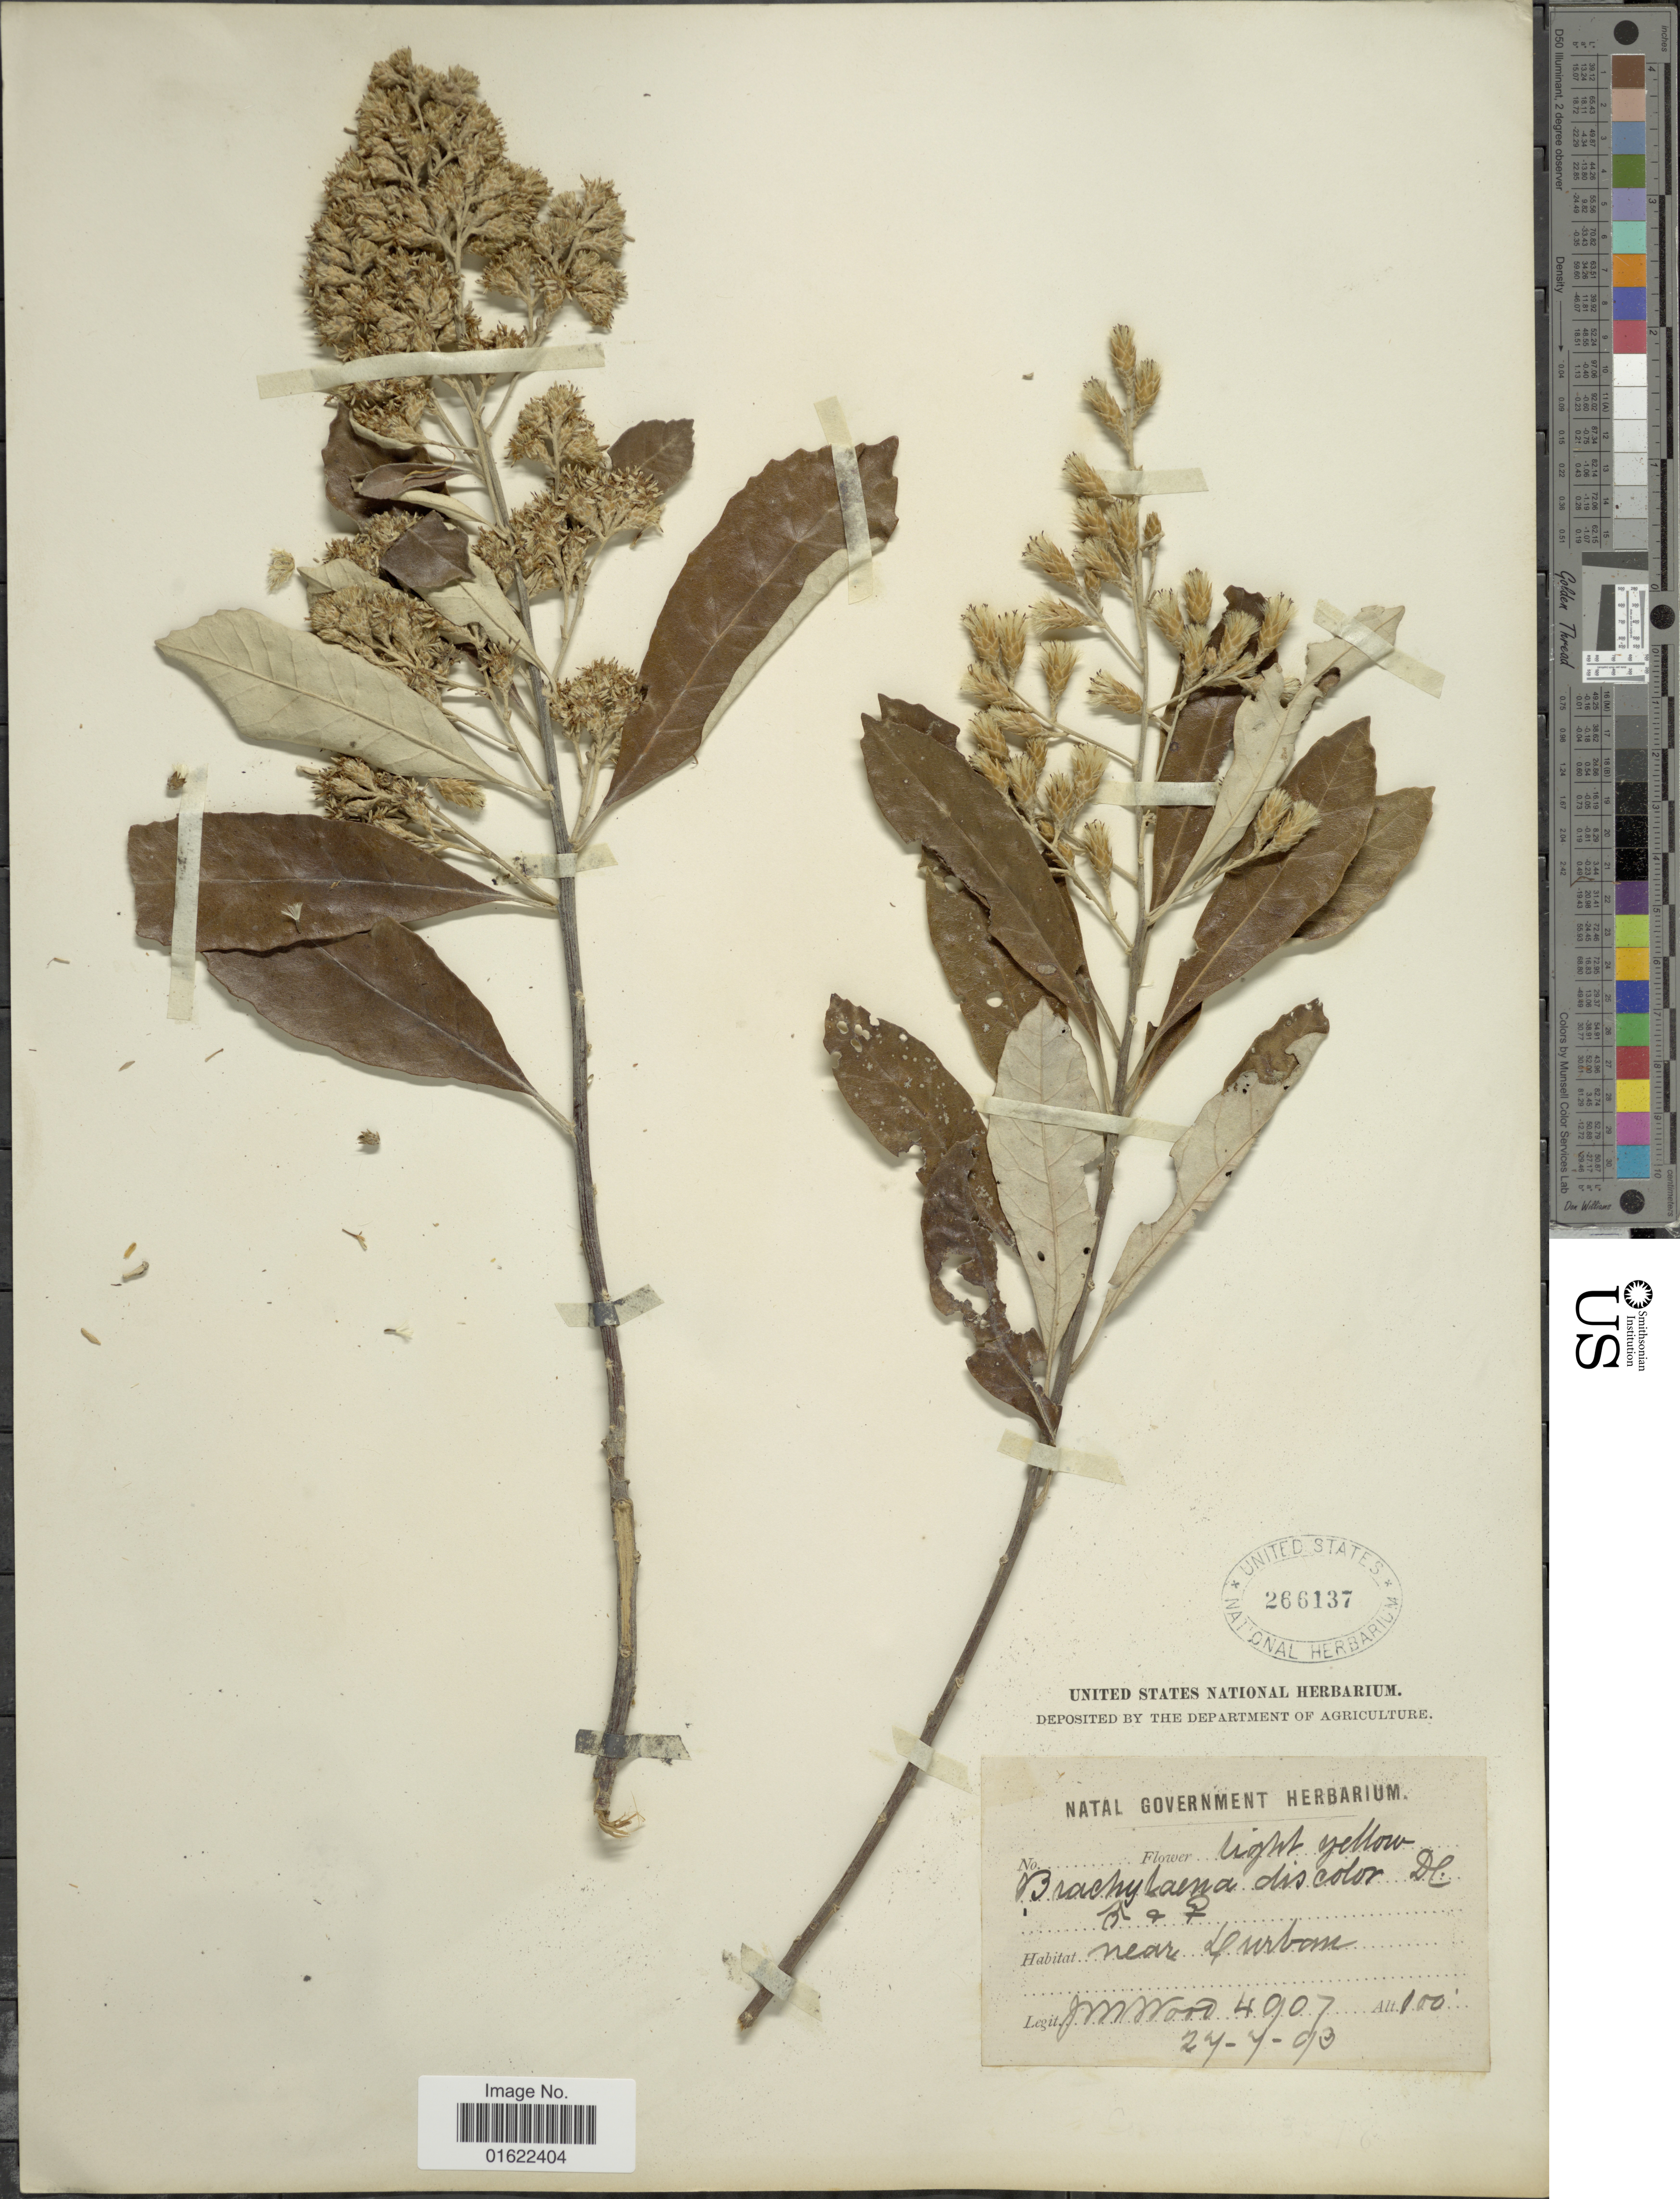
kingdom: Plantae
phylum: Tracheophyta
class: Magnoliopsida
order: Asterales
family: Asteraceae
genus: Brachylaena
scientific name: Brachylaena discolor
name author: DC.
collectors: J. M. Wood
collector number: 4907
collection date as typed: Transcribed d/m/y: 27/7/93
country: South Africa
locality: Near Durban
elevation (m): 30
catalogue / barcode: US 266137